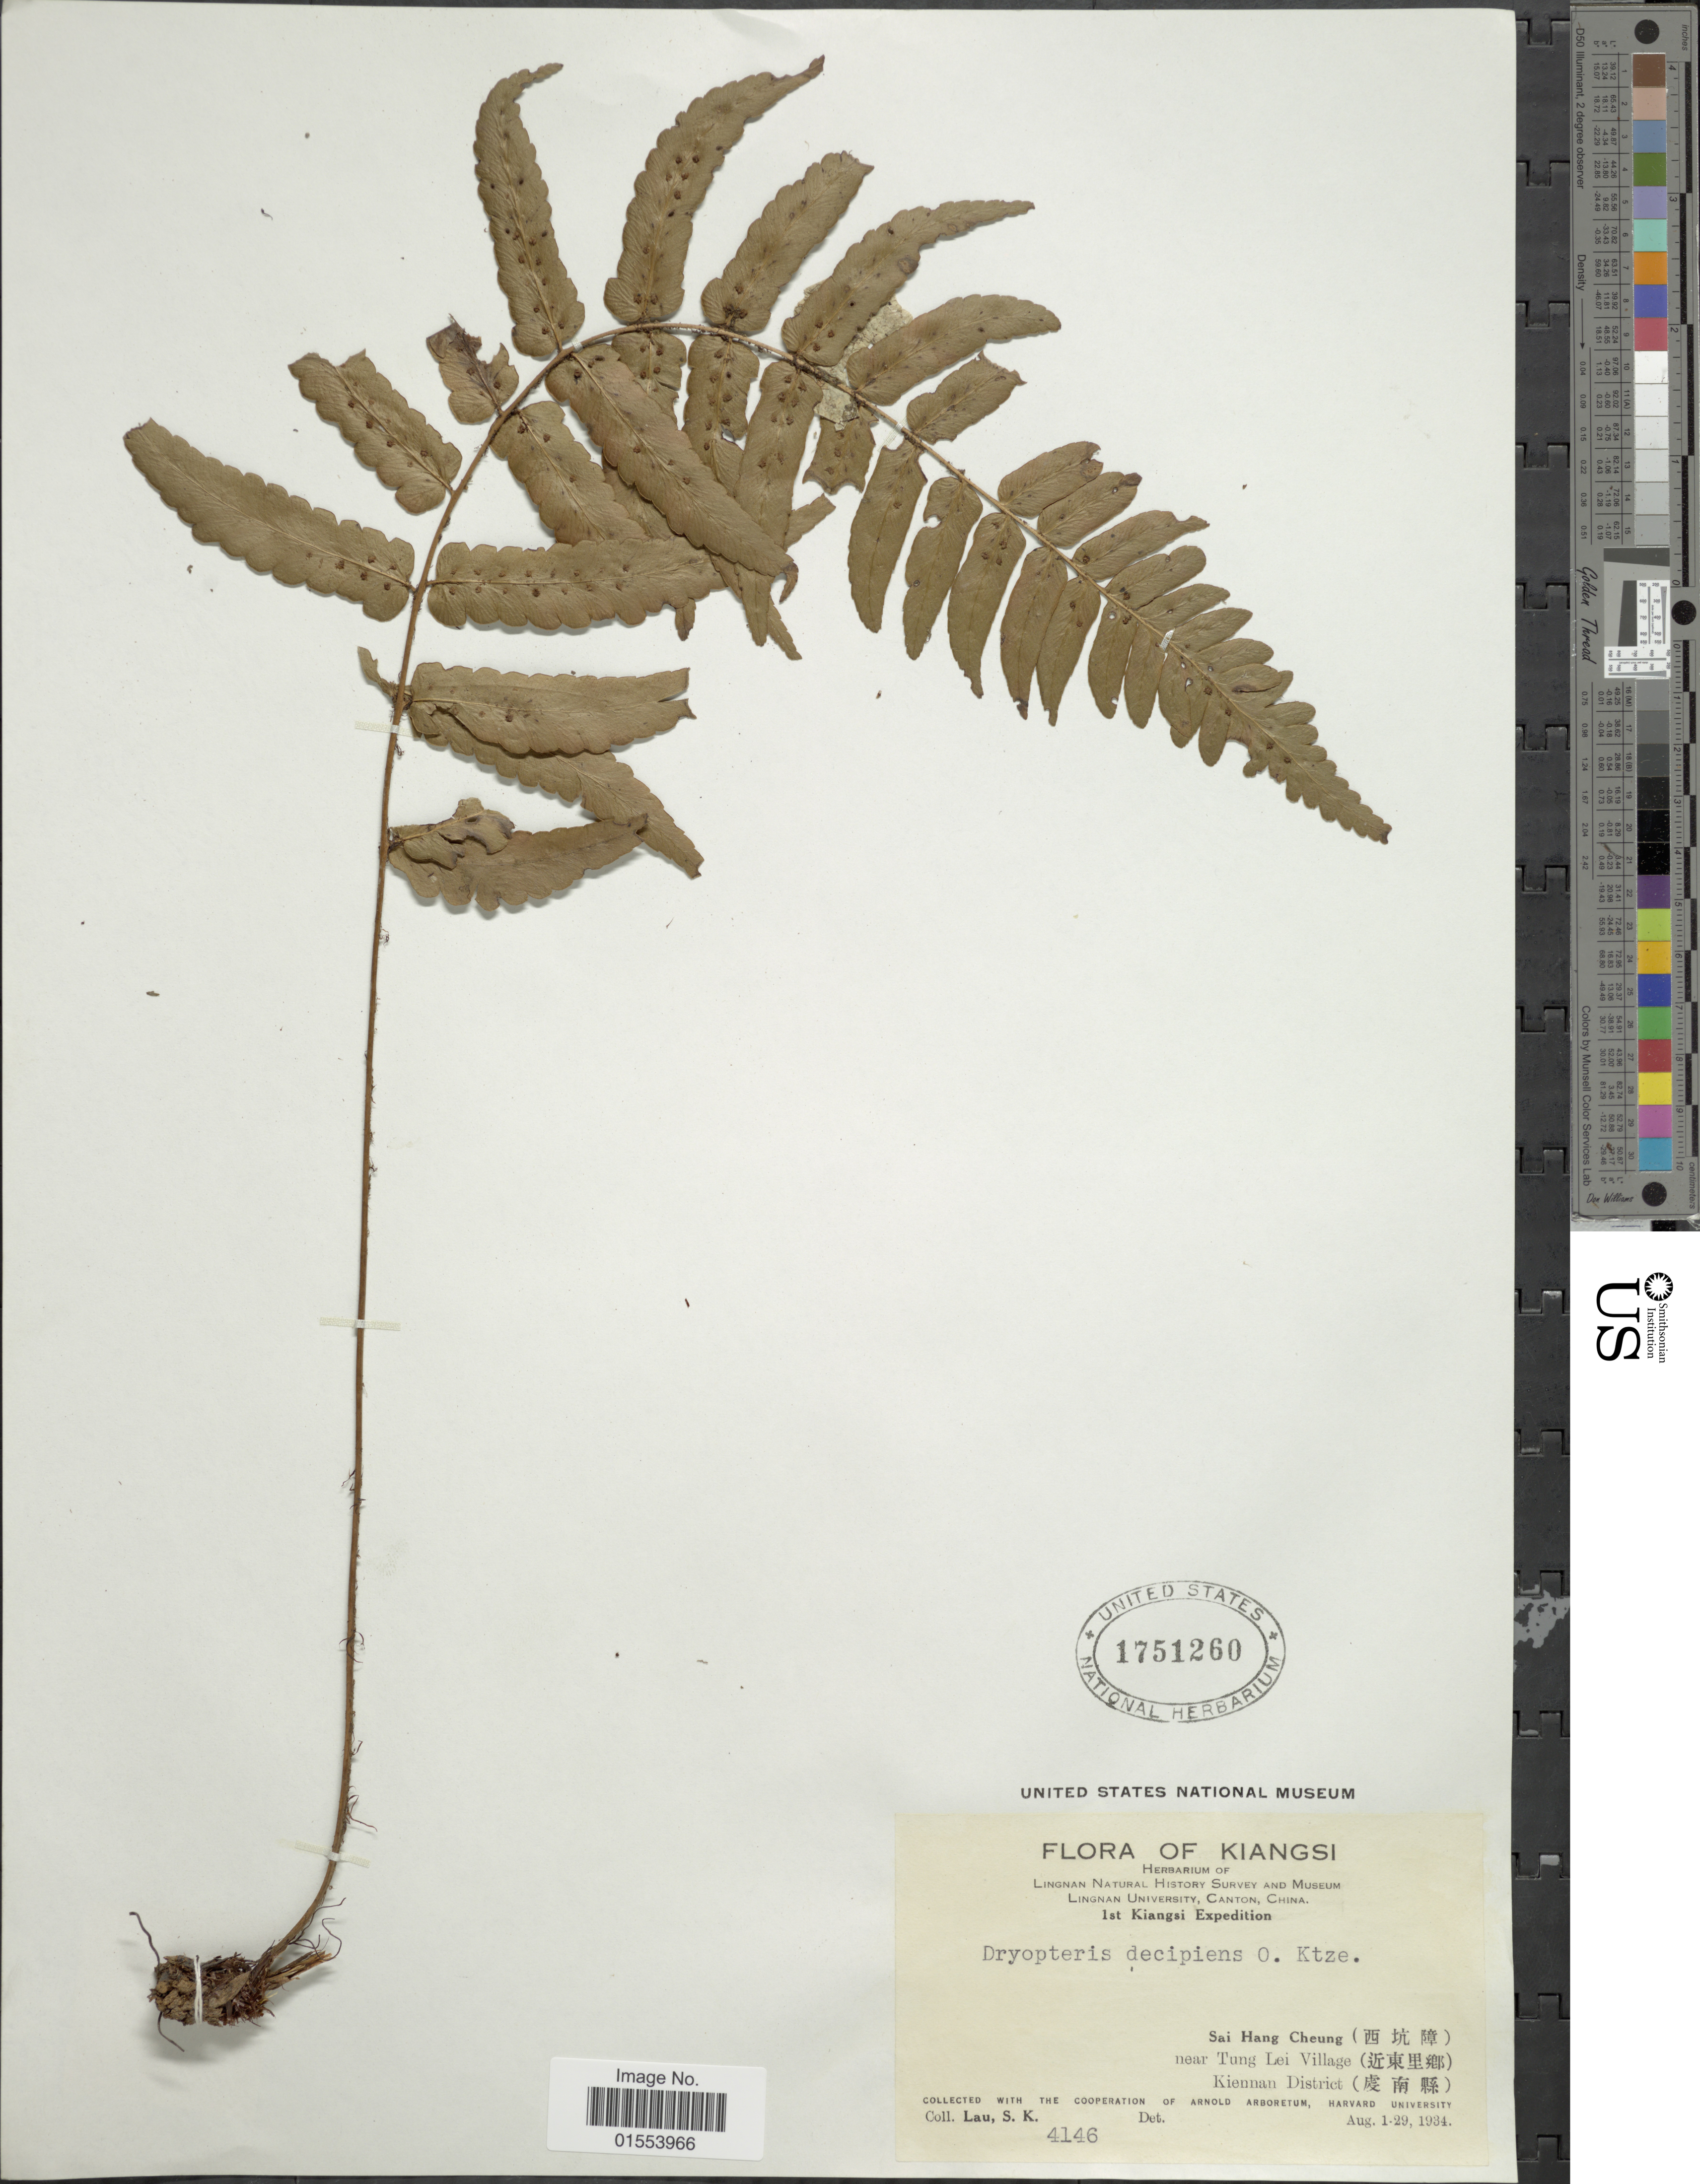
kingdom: Plantae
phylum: Tracheophyta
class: Polypodiopsida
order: Polypodiales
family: Dryopteridaceae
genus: Dryopteris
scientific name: Dryopteris decipiens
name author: (Hook.) Kuntze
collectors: S. K. Lau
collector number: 4146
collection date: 1934-08-01/1934-08-29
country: China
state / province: Jiangxi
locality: Kiangsi. Sai Hang Cheung (X) near Tung Lei Village (X) Kiennan District (X).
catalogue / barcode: US 1751260